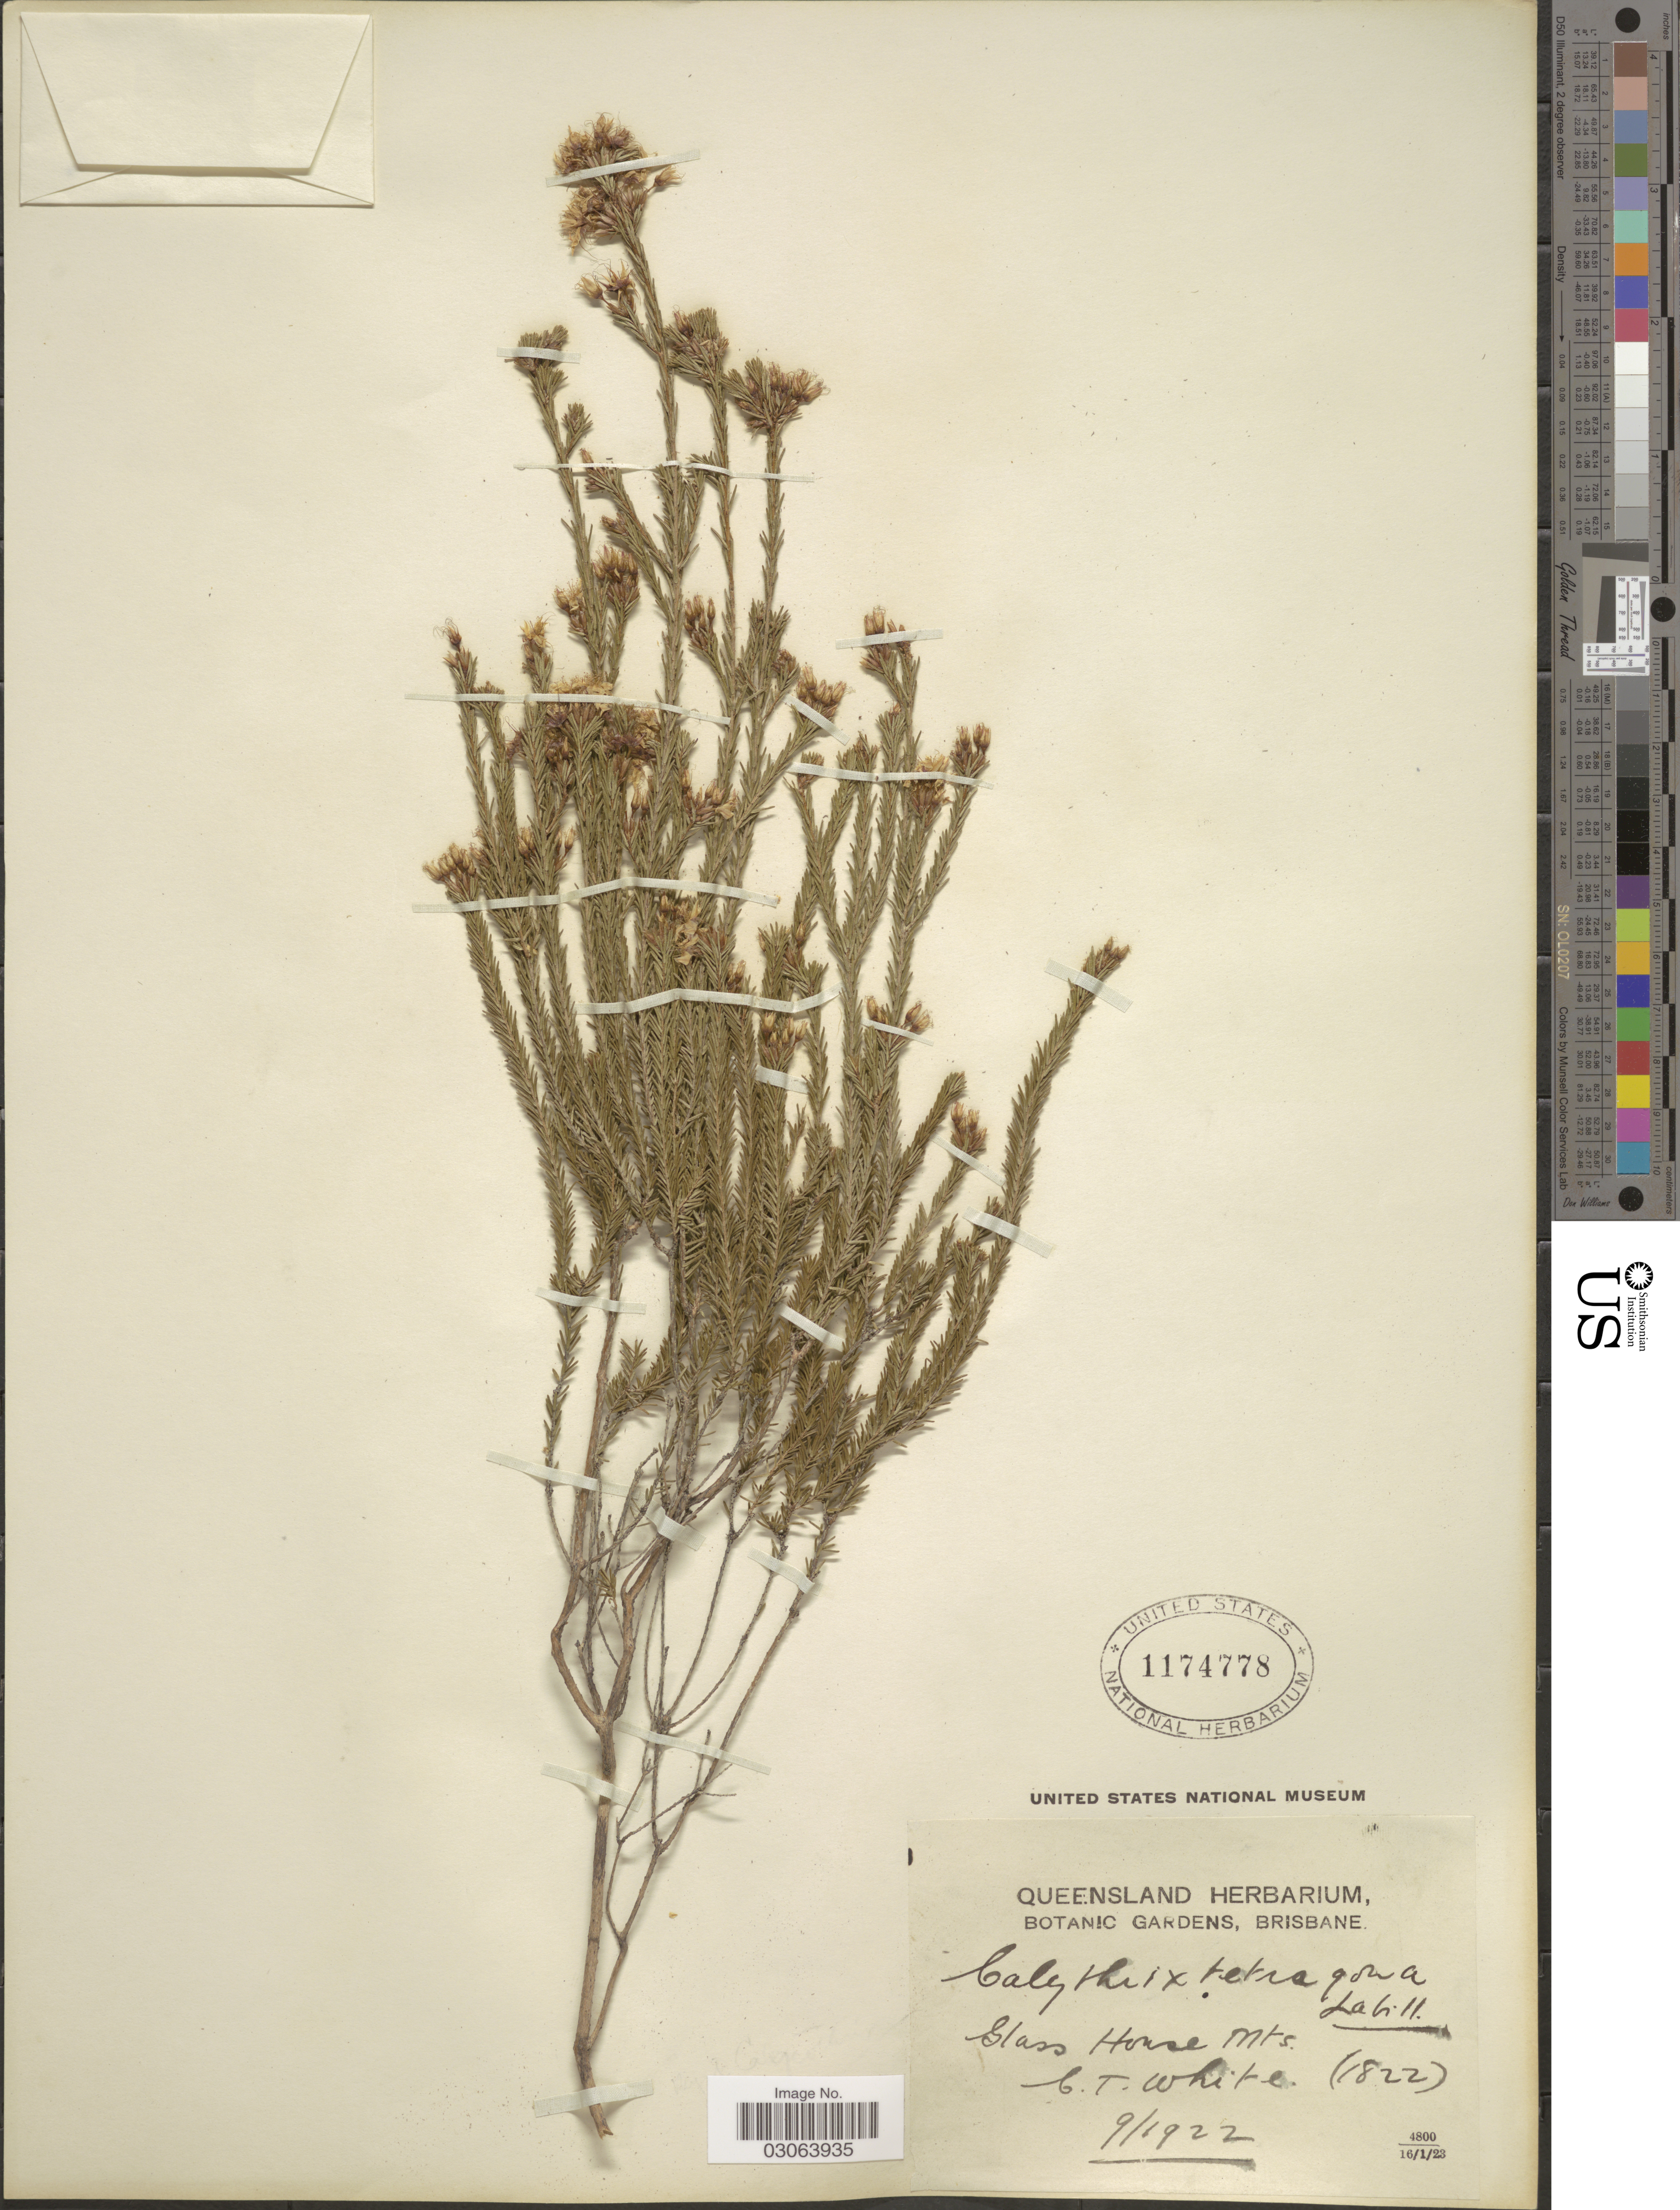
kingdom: Plantae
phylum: Tracheophyta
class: Magnoliopsida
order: Myrtales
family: Myrtaceae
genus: Calytrix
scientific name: Calytrix tetragona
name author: Labill.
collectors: C. T. White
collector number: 1822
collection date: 1922-09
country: Australia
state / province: Queensland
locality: Glass House Mts.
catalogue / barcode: US 1174778